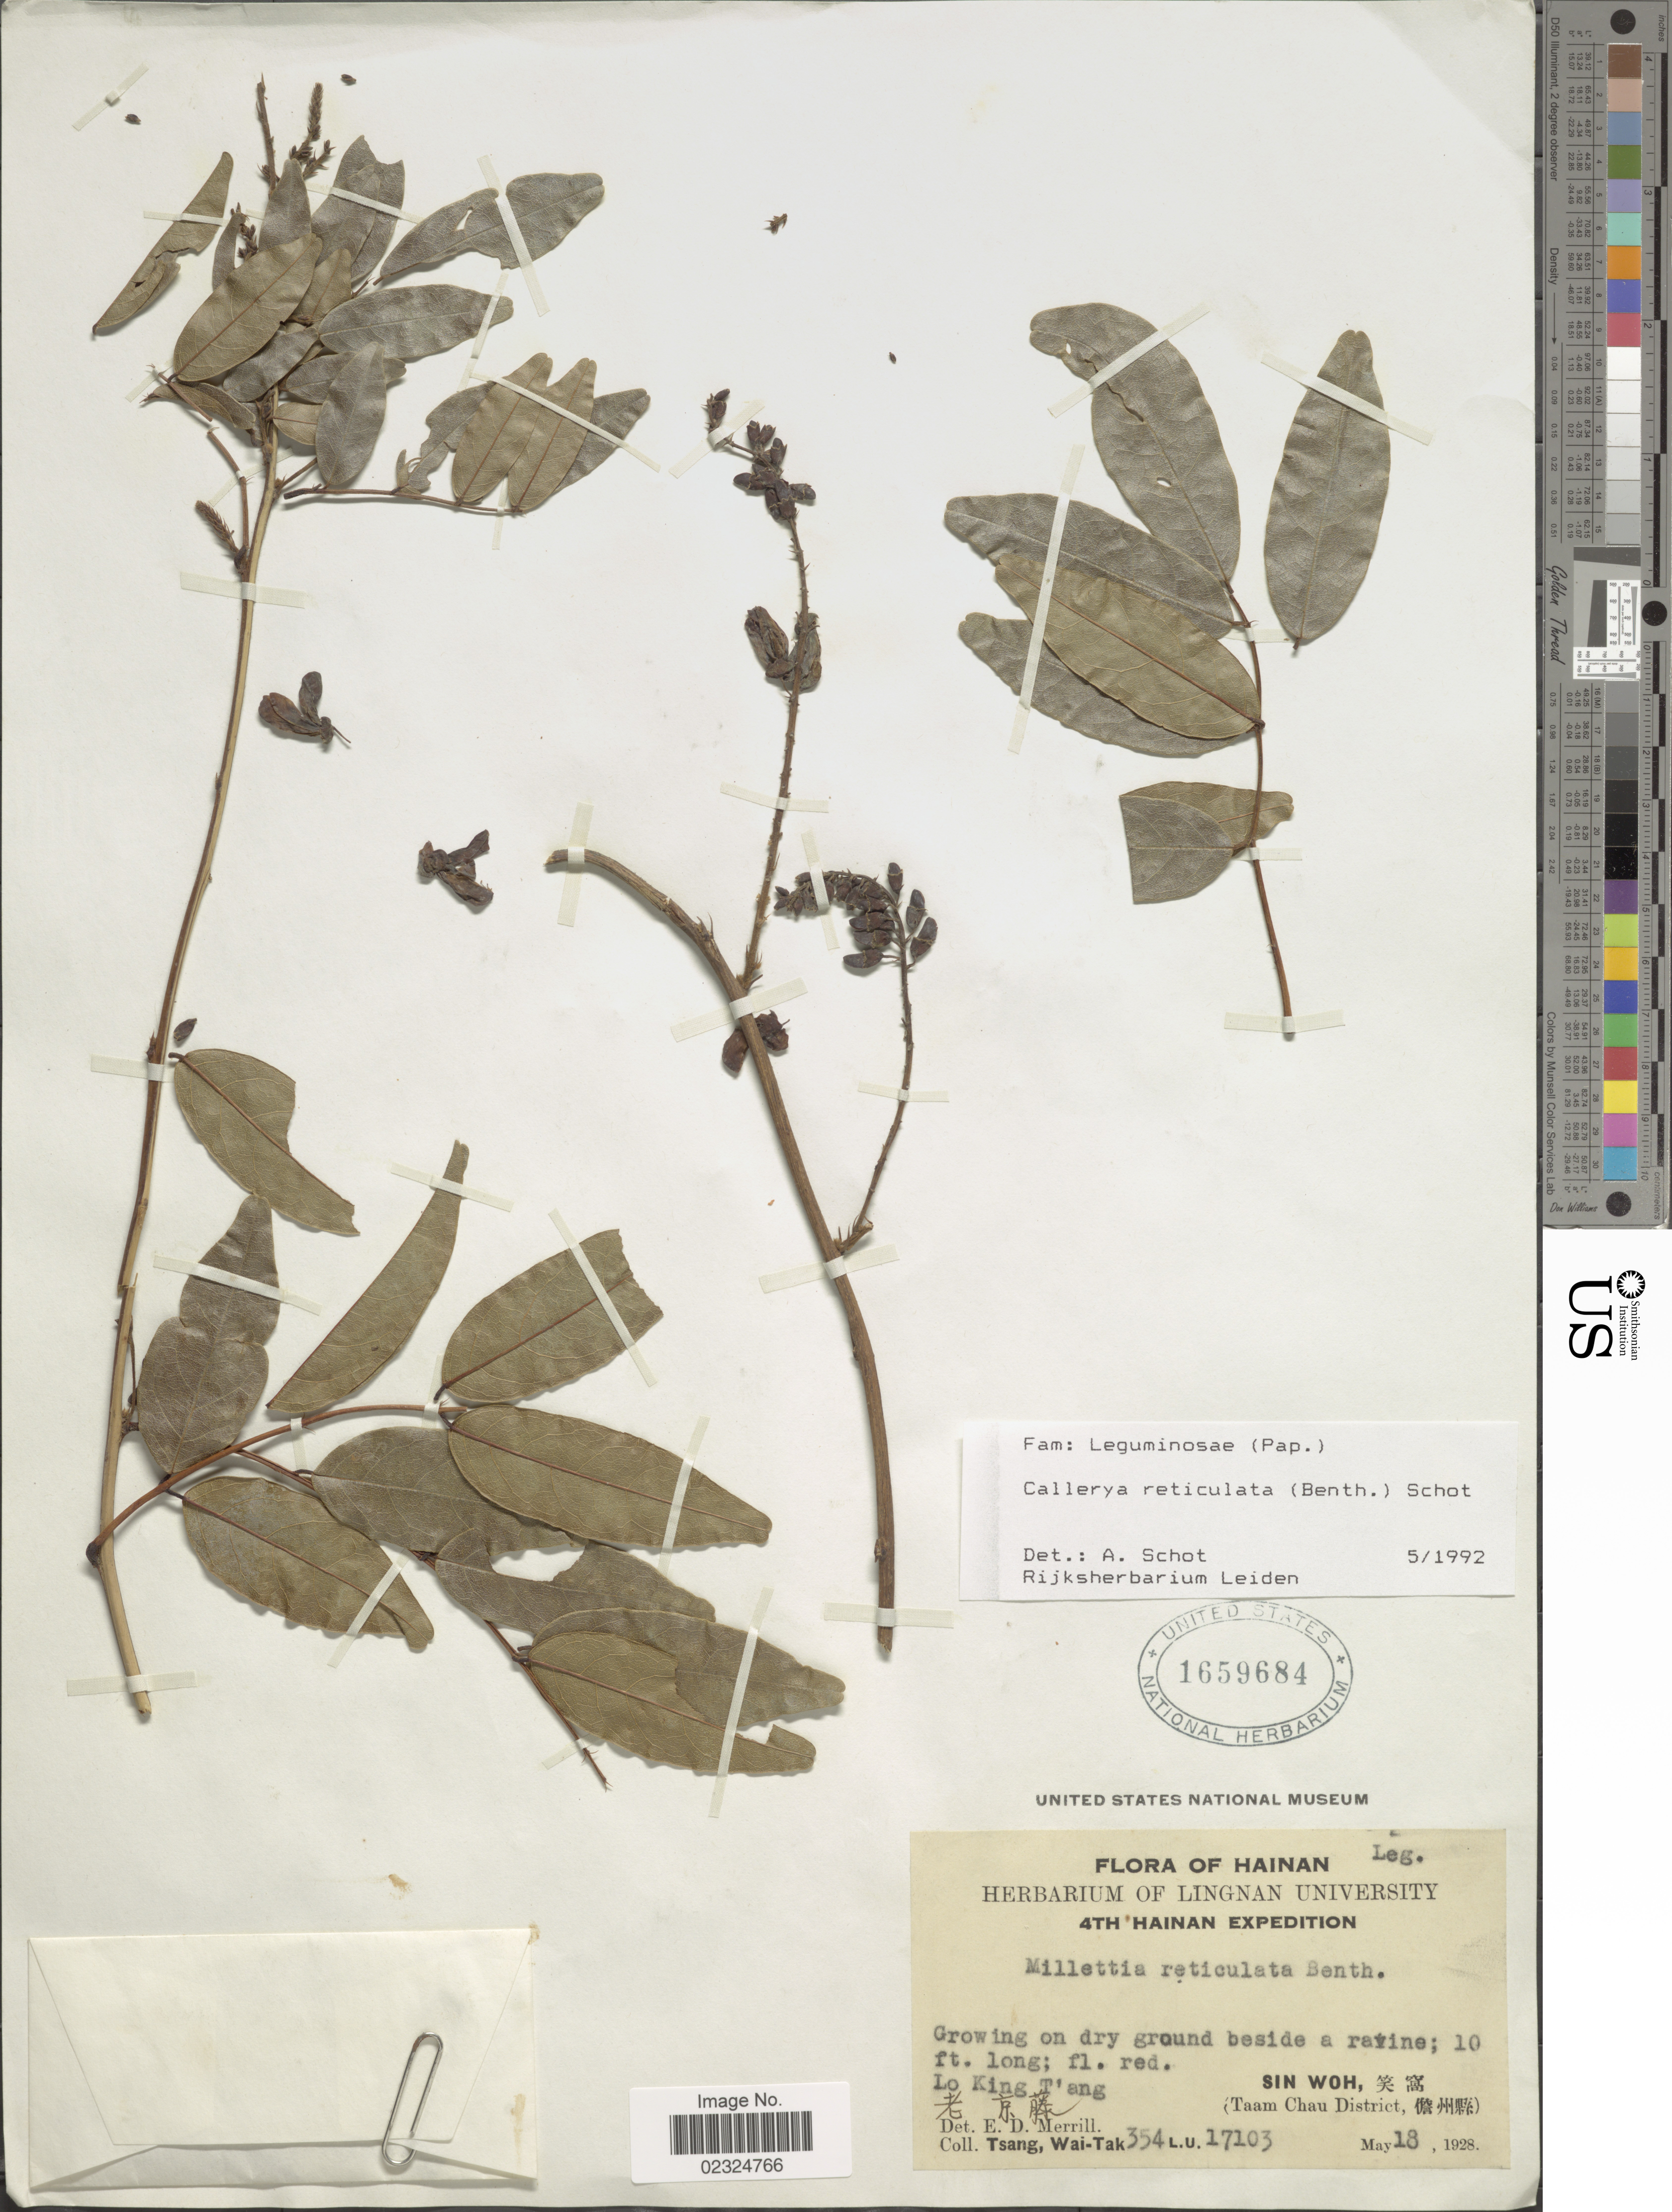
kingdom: Plantae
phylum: Tracheophyta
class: Magnoliopsida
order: Fabales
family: Fabaceae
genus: Wisteriopsis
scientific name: Wisteriopsis reticulata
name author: (Benth.) J. Compton & Schrire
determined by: Strong, Mark T., (BOT), Smithsonian Institution - National Museum of Natural History (UNITED STATES)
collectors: W. T. Tsang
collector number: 354L.U. 17103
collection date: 1928-05-18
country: China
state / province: Hainan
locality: Sin Woh o King T'ang (Taam Chau District)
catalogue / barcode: US 1659648